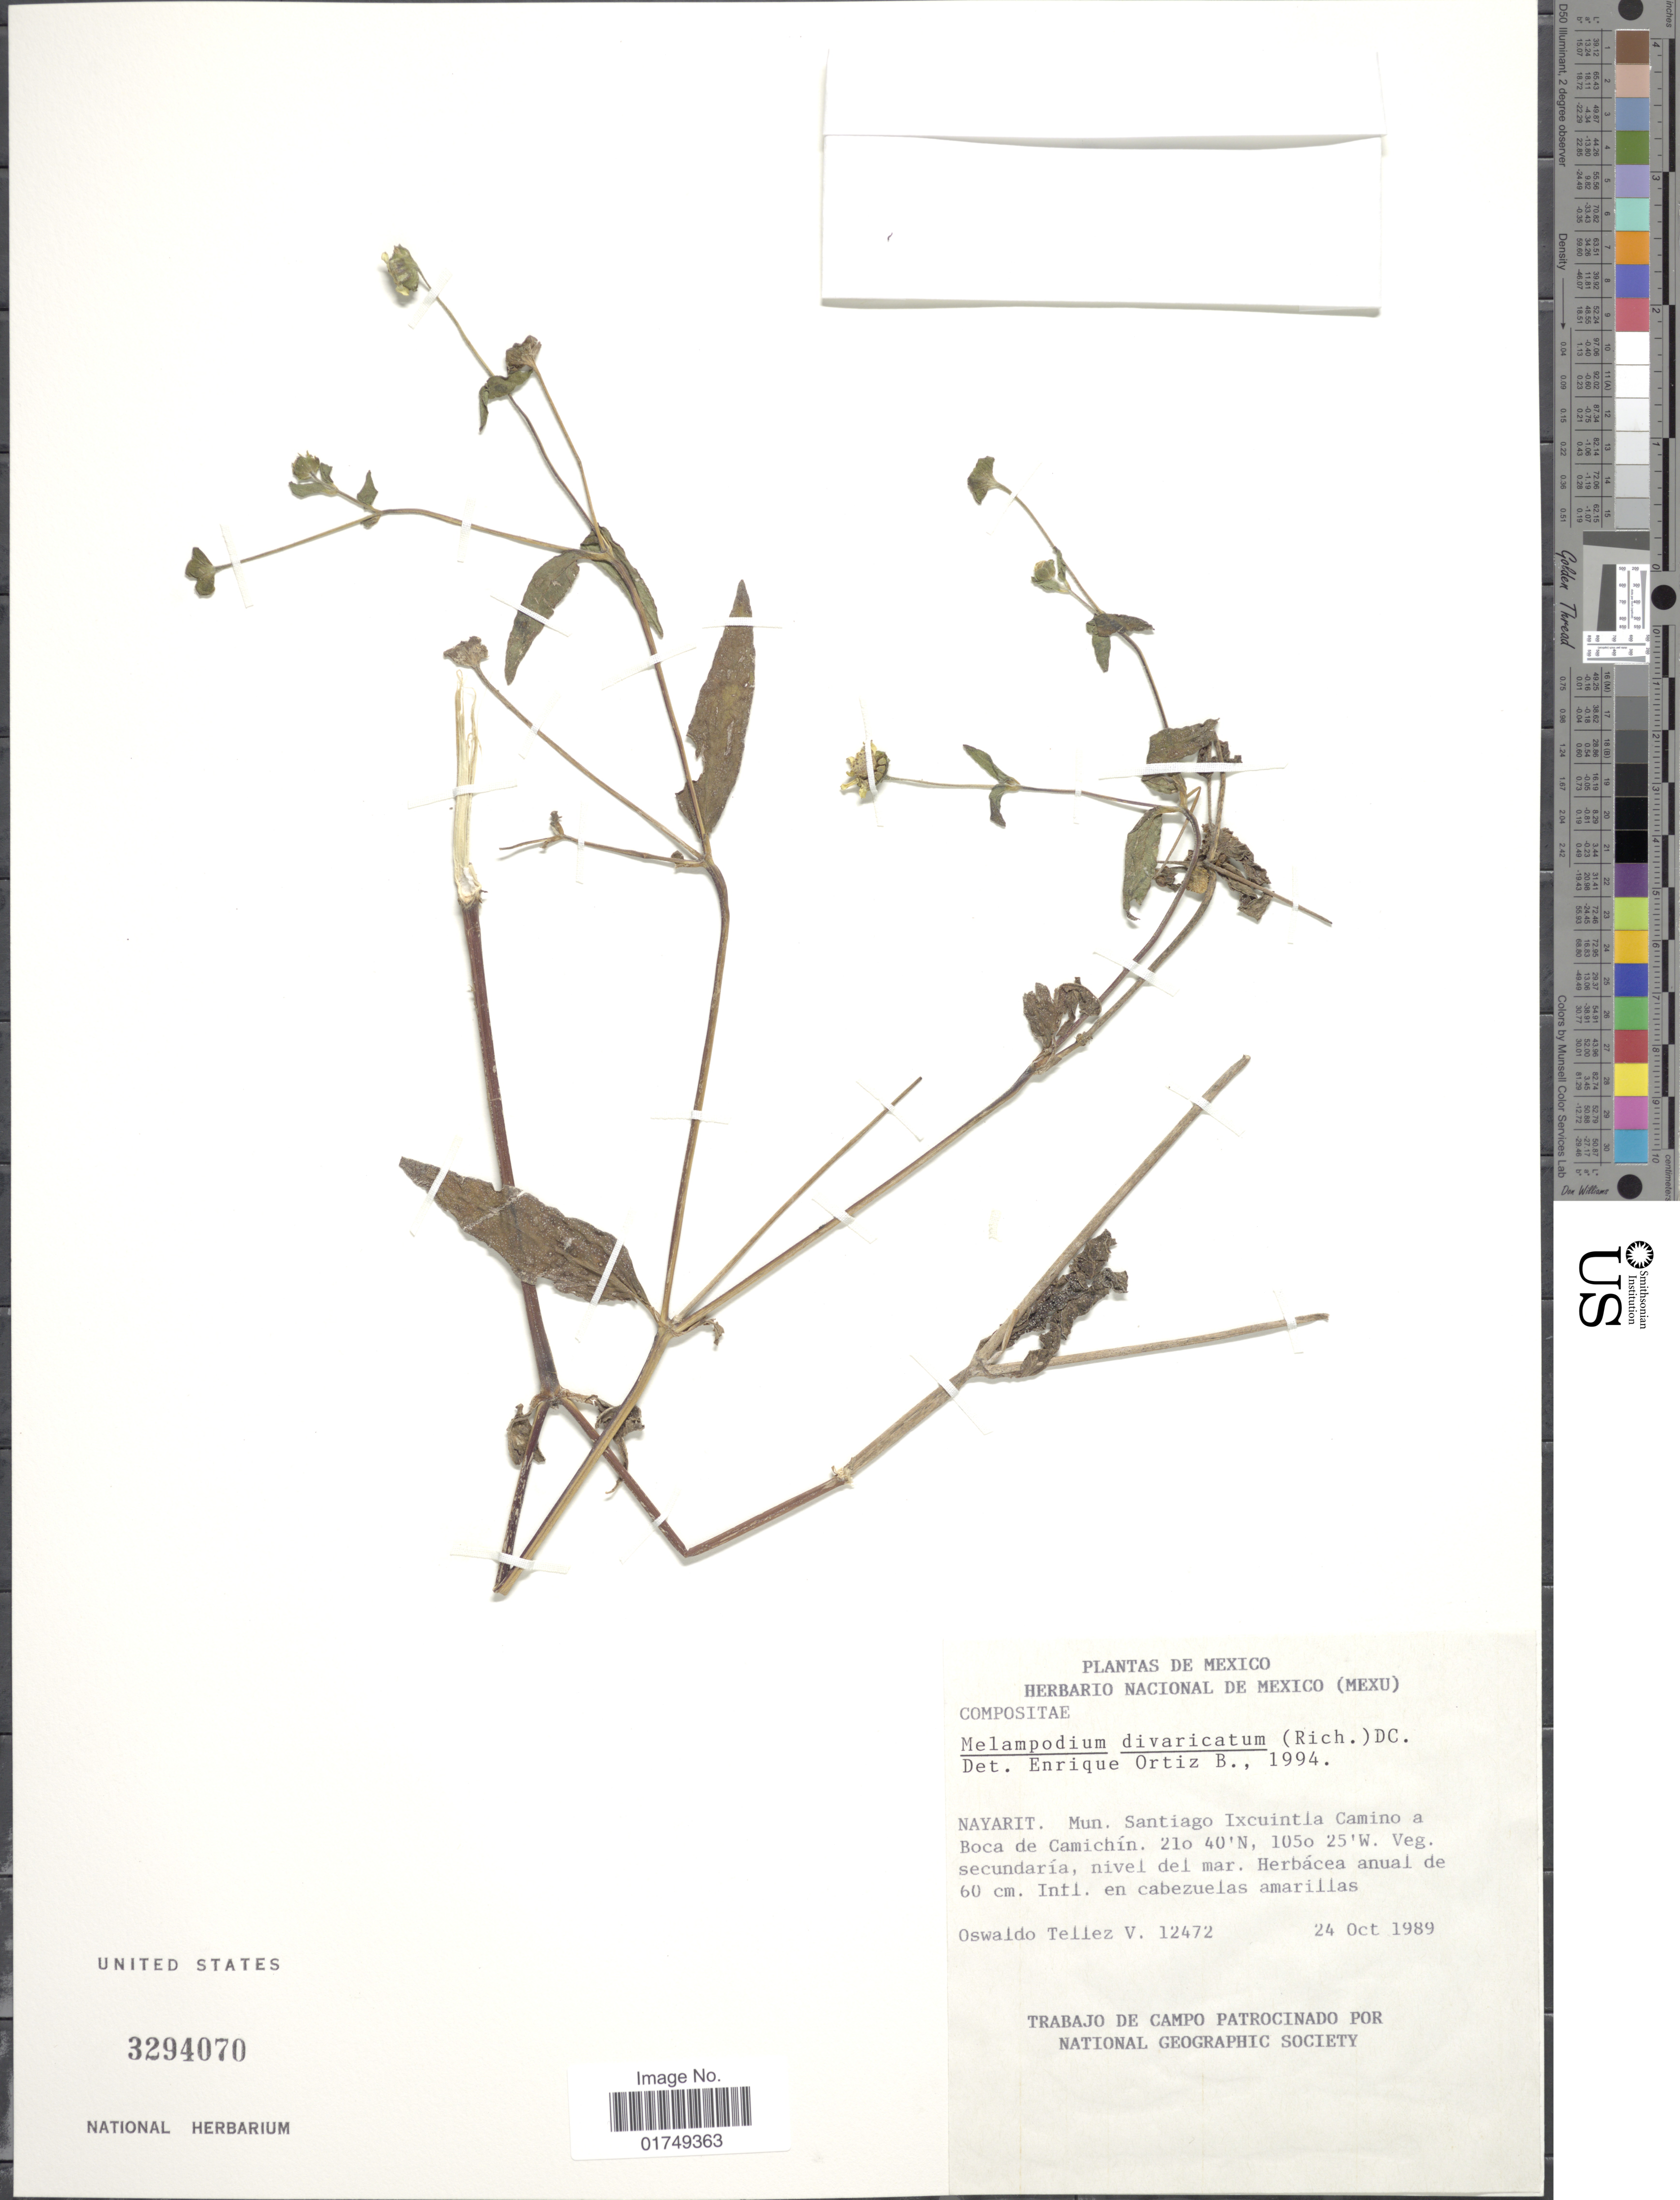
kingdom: Plantae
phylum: Tracheophyta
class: Magnoliopsida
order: Asterales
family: Asteraceae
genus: Melampodium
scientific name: Melampodium divaricatum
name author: (Rich.) DC.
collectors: O. Téllez V.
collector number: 12472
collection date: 1989-10-24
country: Mexico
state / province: Nayarit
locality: Mun. Santiago Ixcuintla camino a Boca de Camichin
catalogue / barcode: US 3294070